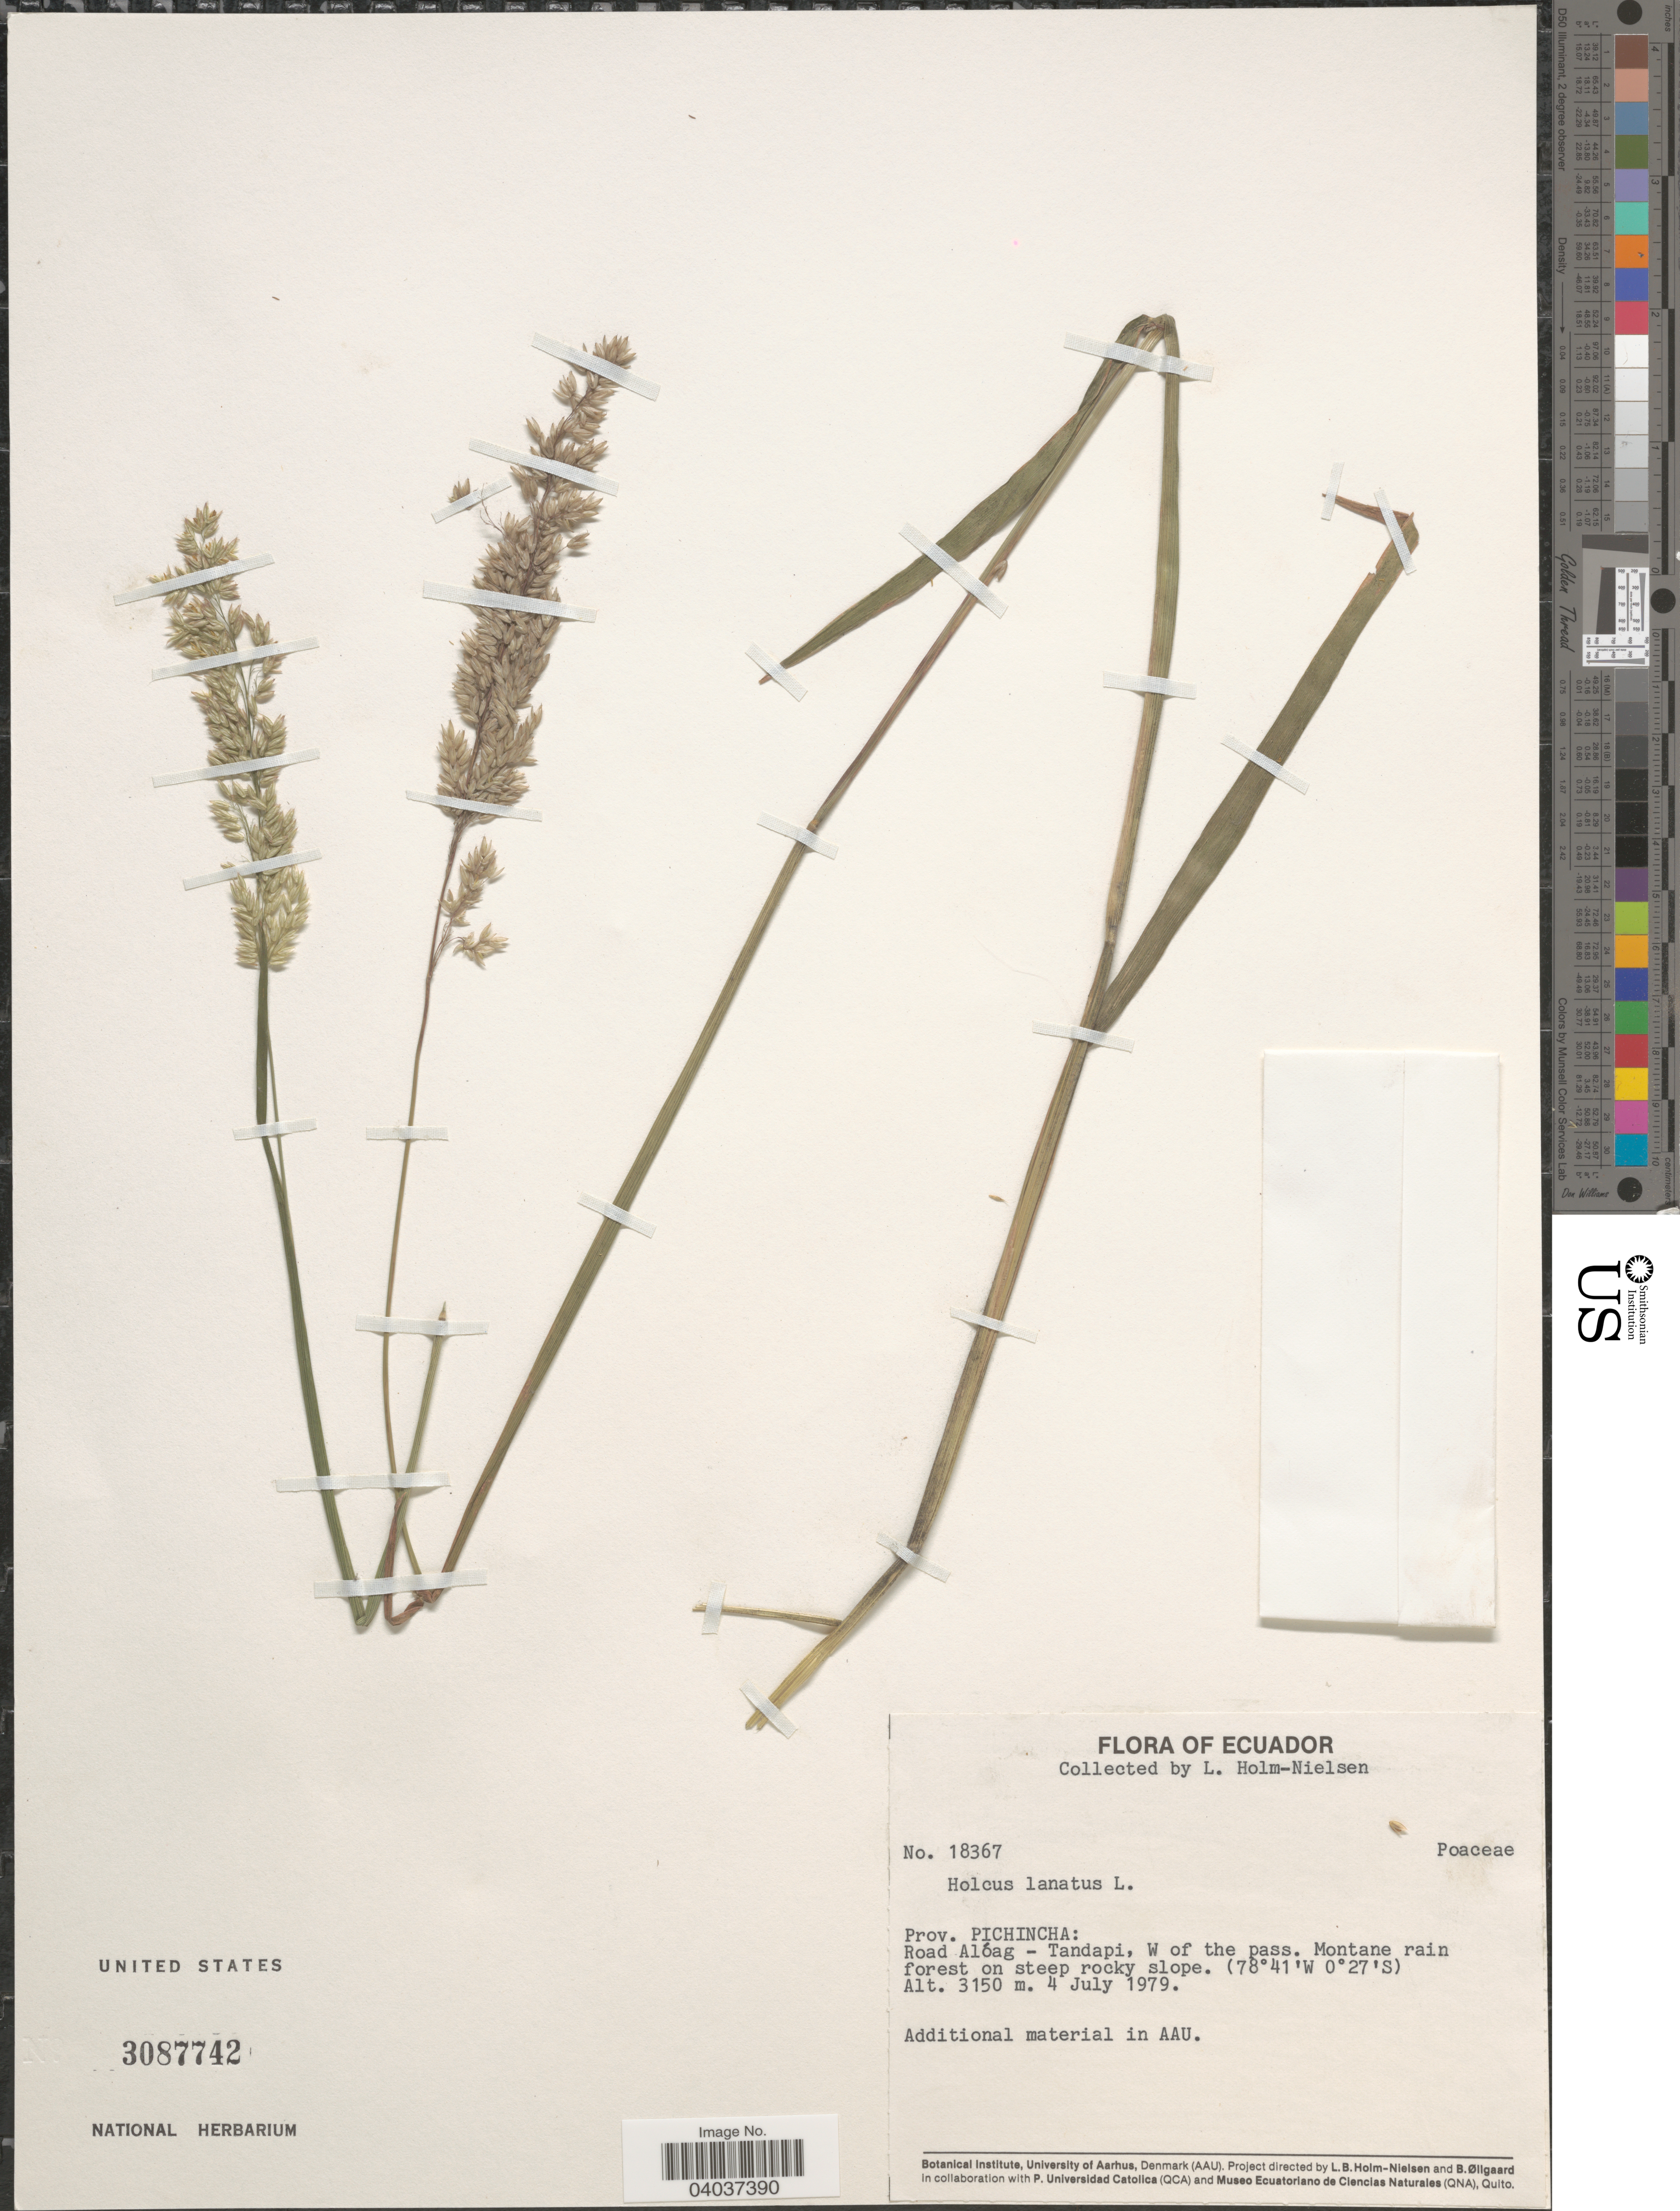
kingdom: Plantae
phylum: Tracheophyta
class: Liliopsida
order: Poales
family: Poaceae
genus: Holcus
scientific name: Holcus lanatus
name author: L.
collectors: L. B. Holm-Nielsen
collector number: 18367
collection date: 1979-07-04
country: Ecuador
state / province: Pichincha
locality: Road Alóag - Tandapi, W of the pass.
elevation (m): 3150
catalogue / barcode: US 3087742